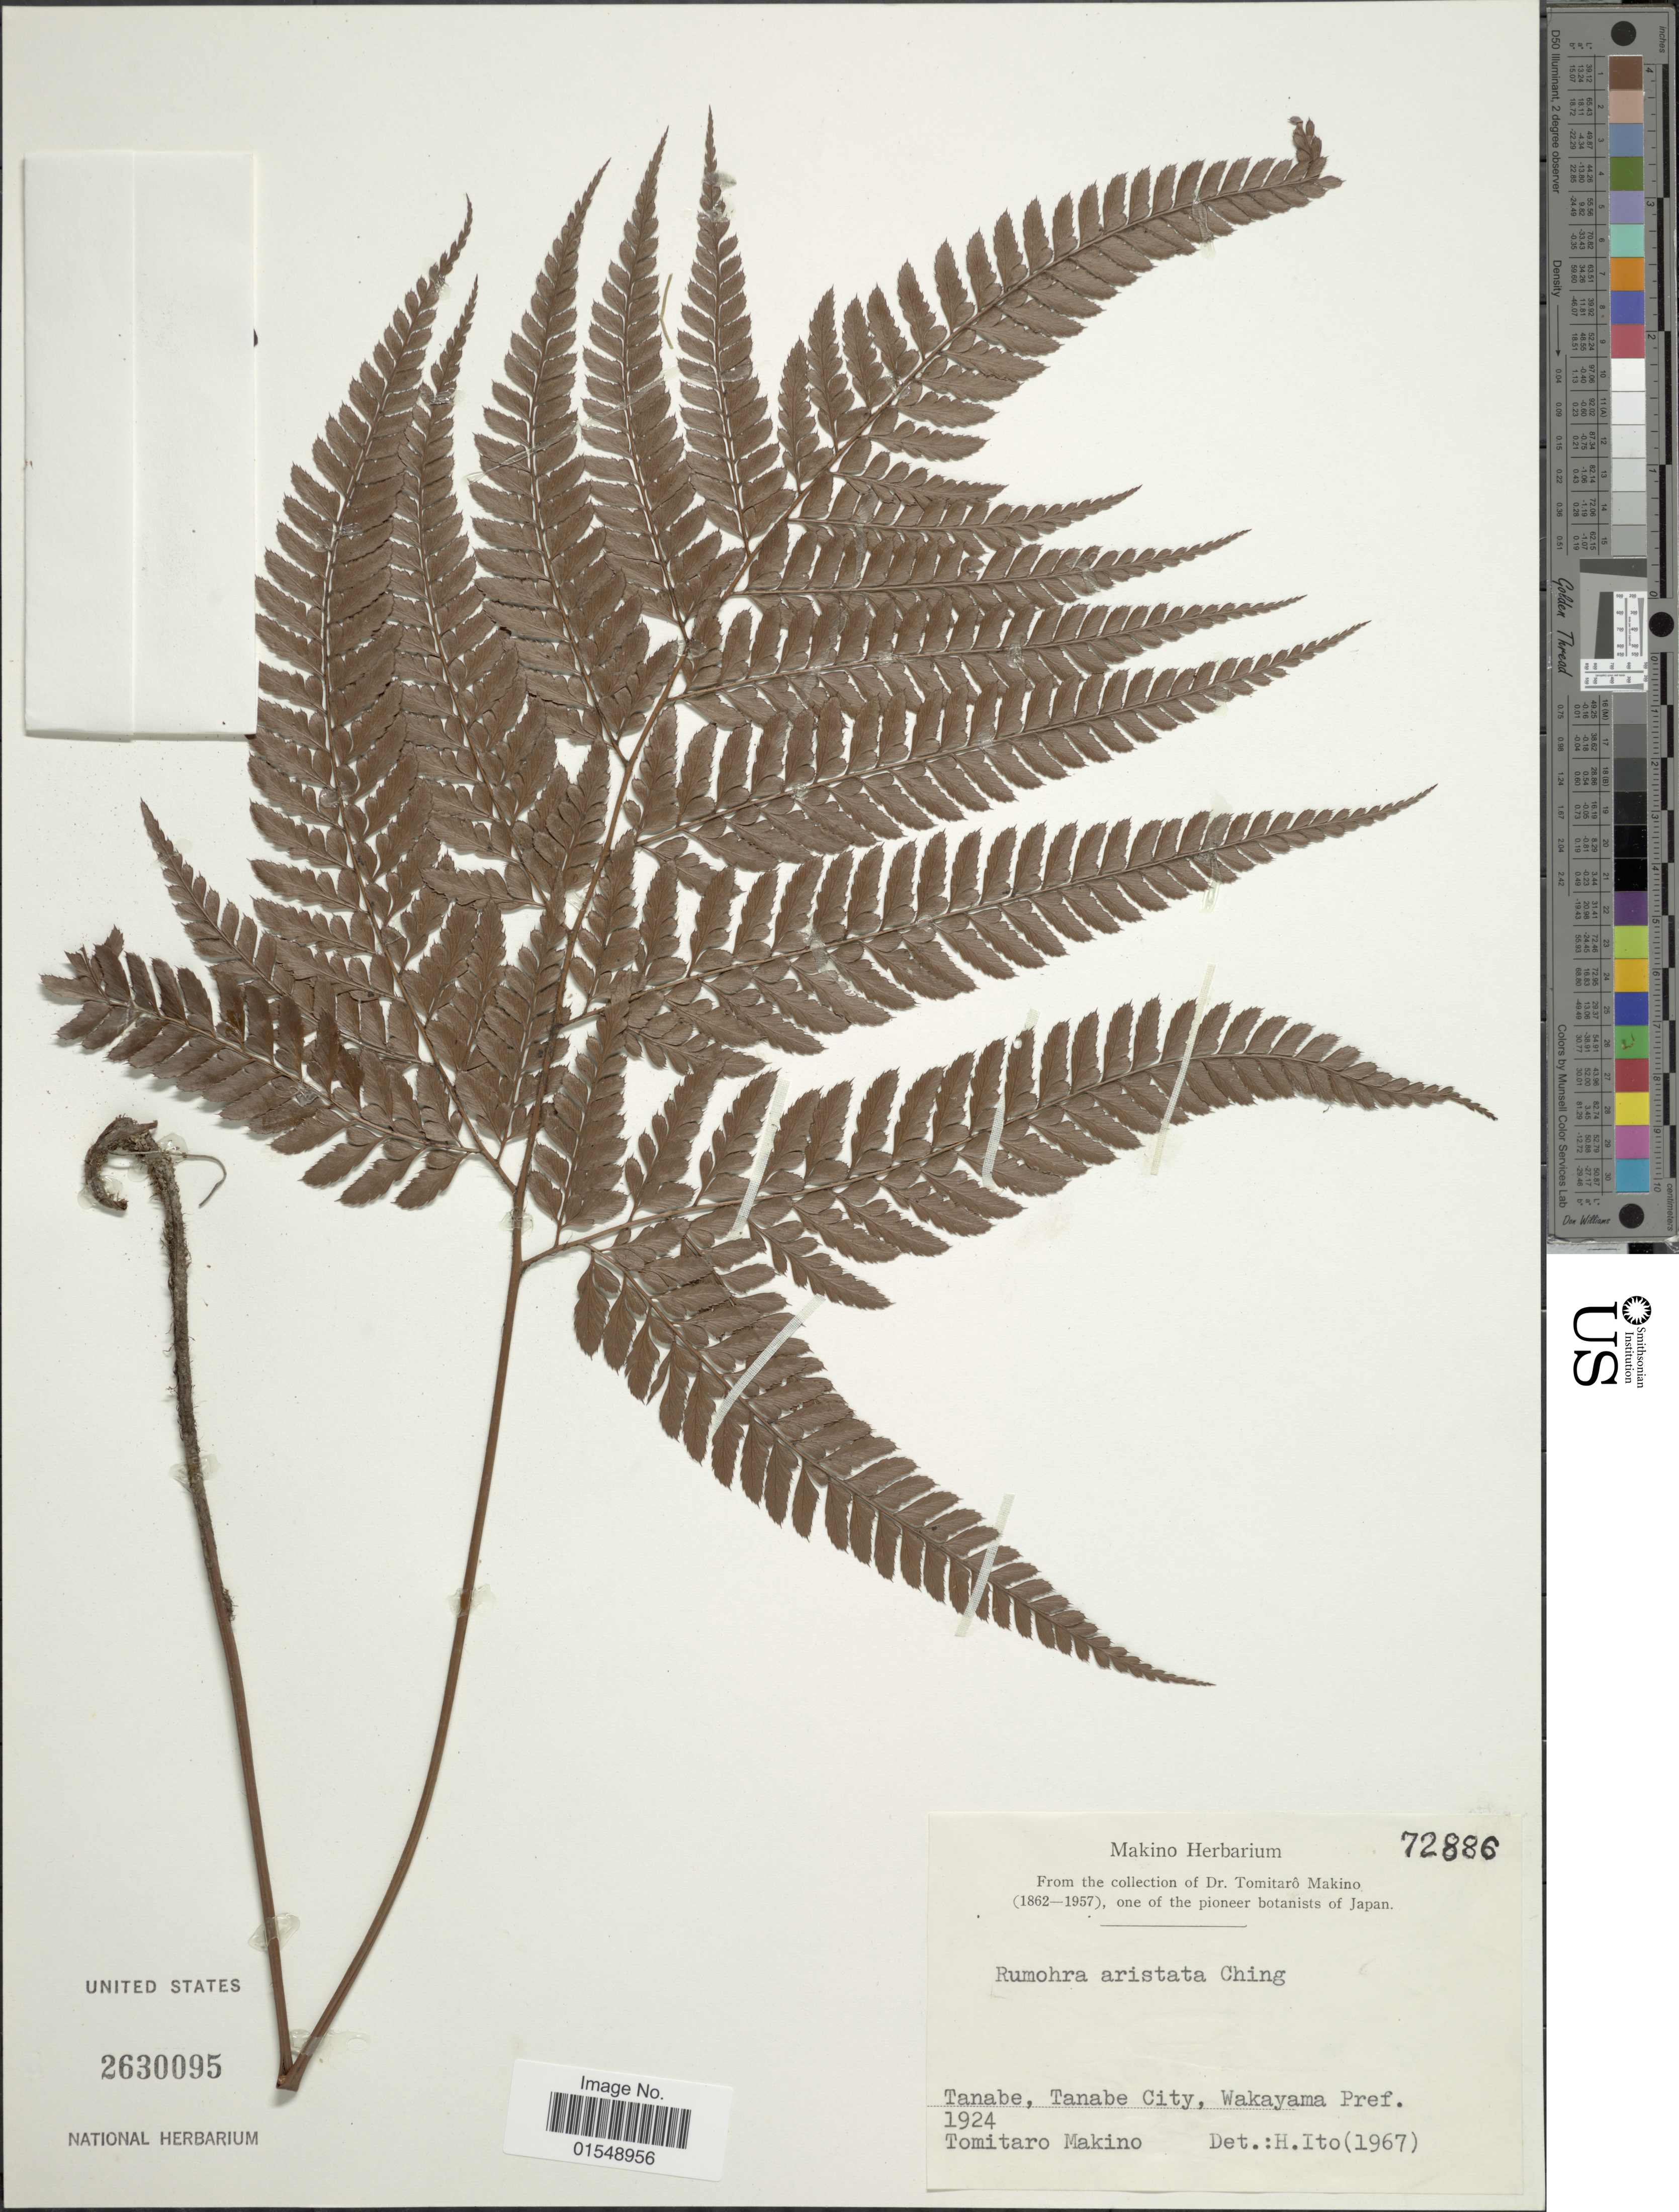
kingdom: Plantae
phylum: Tracheophyta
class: Polypodiopsida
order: Polypodiales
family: Dryopteridaceae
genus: Arachniodes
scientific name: Arachniodes aristata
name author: (G. Forst.) Tindale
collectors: T. Makino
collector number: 72886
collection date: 1924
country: Japan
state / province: Wakayama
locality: Tanabe, Tanabe City, Wakayama Pref.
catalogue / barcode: US 2630095